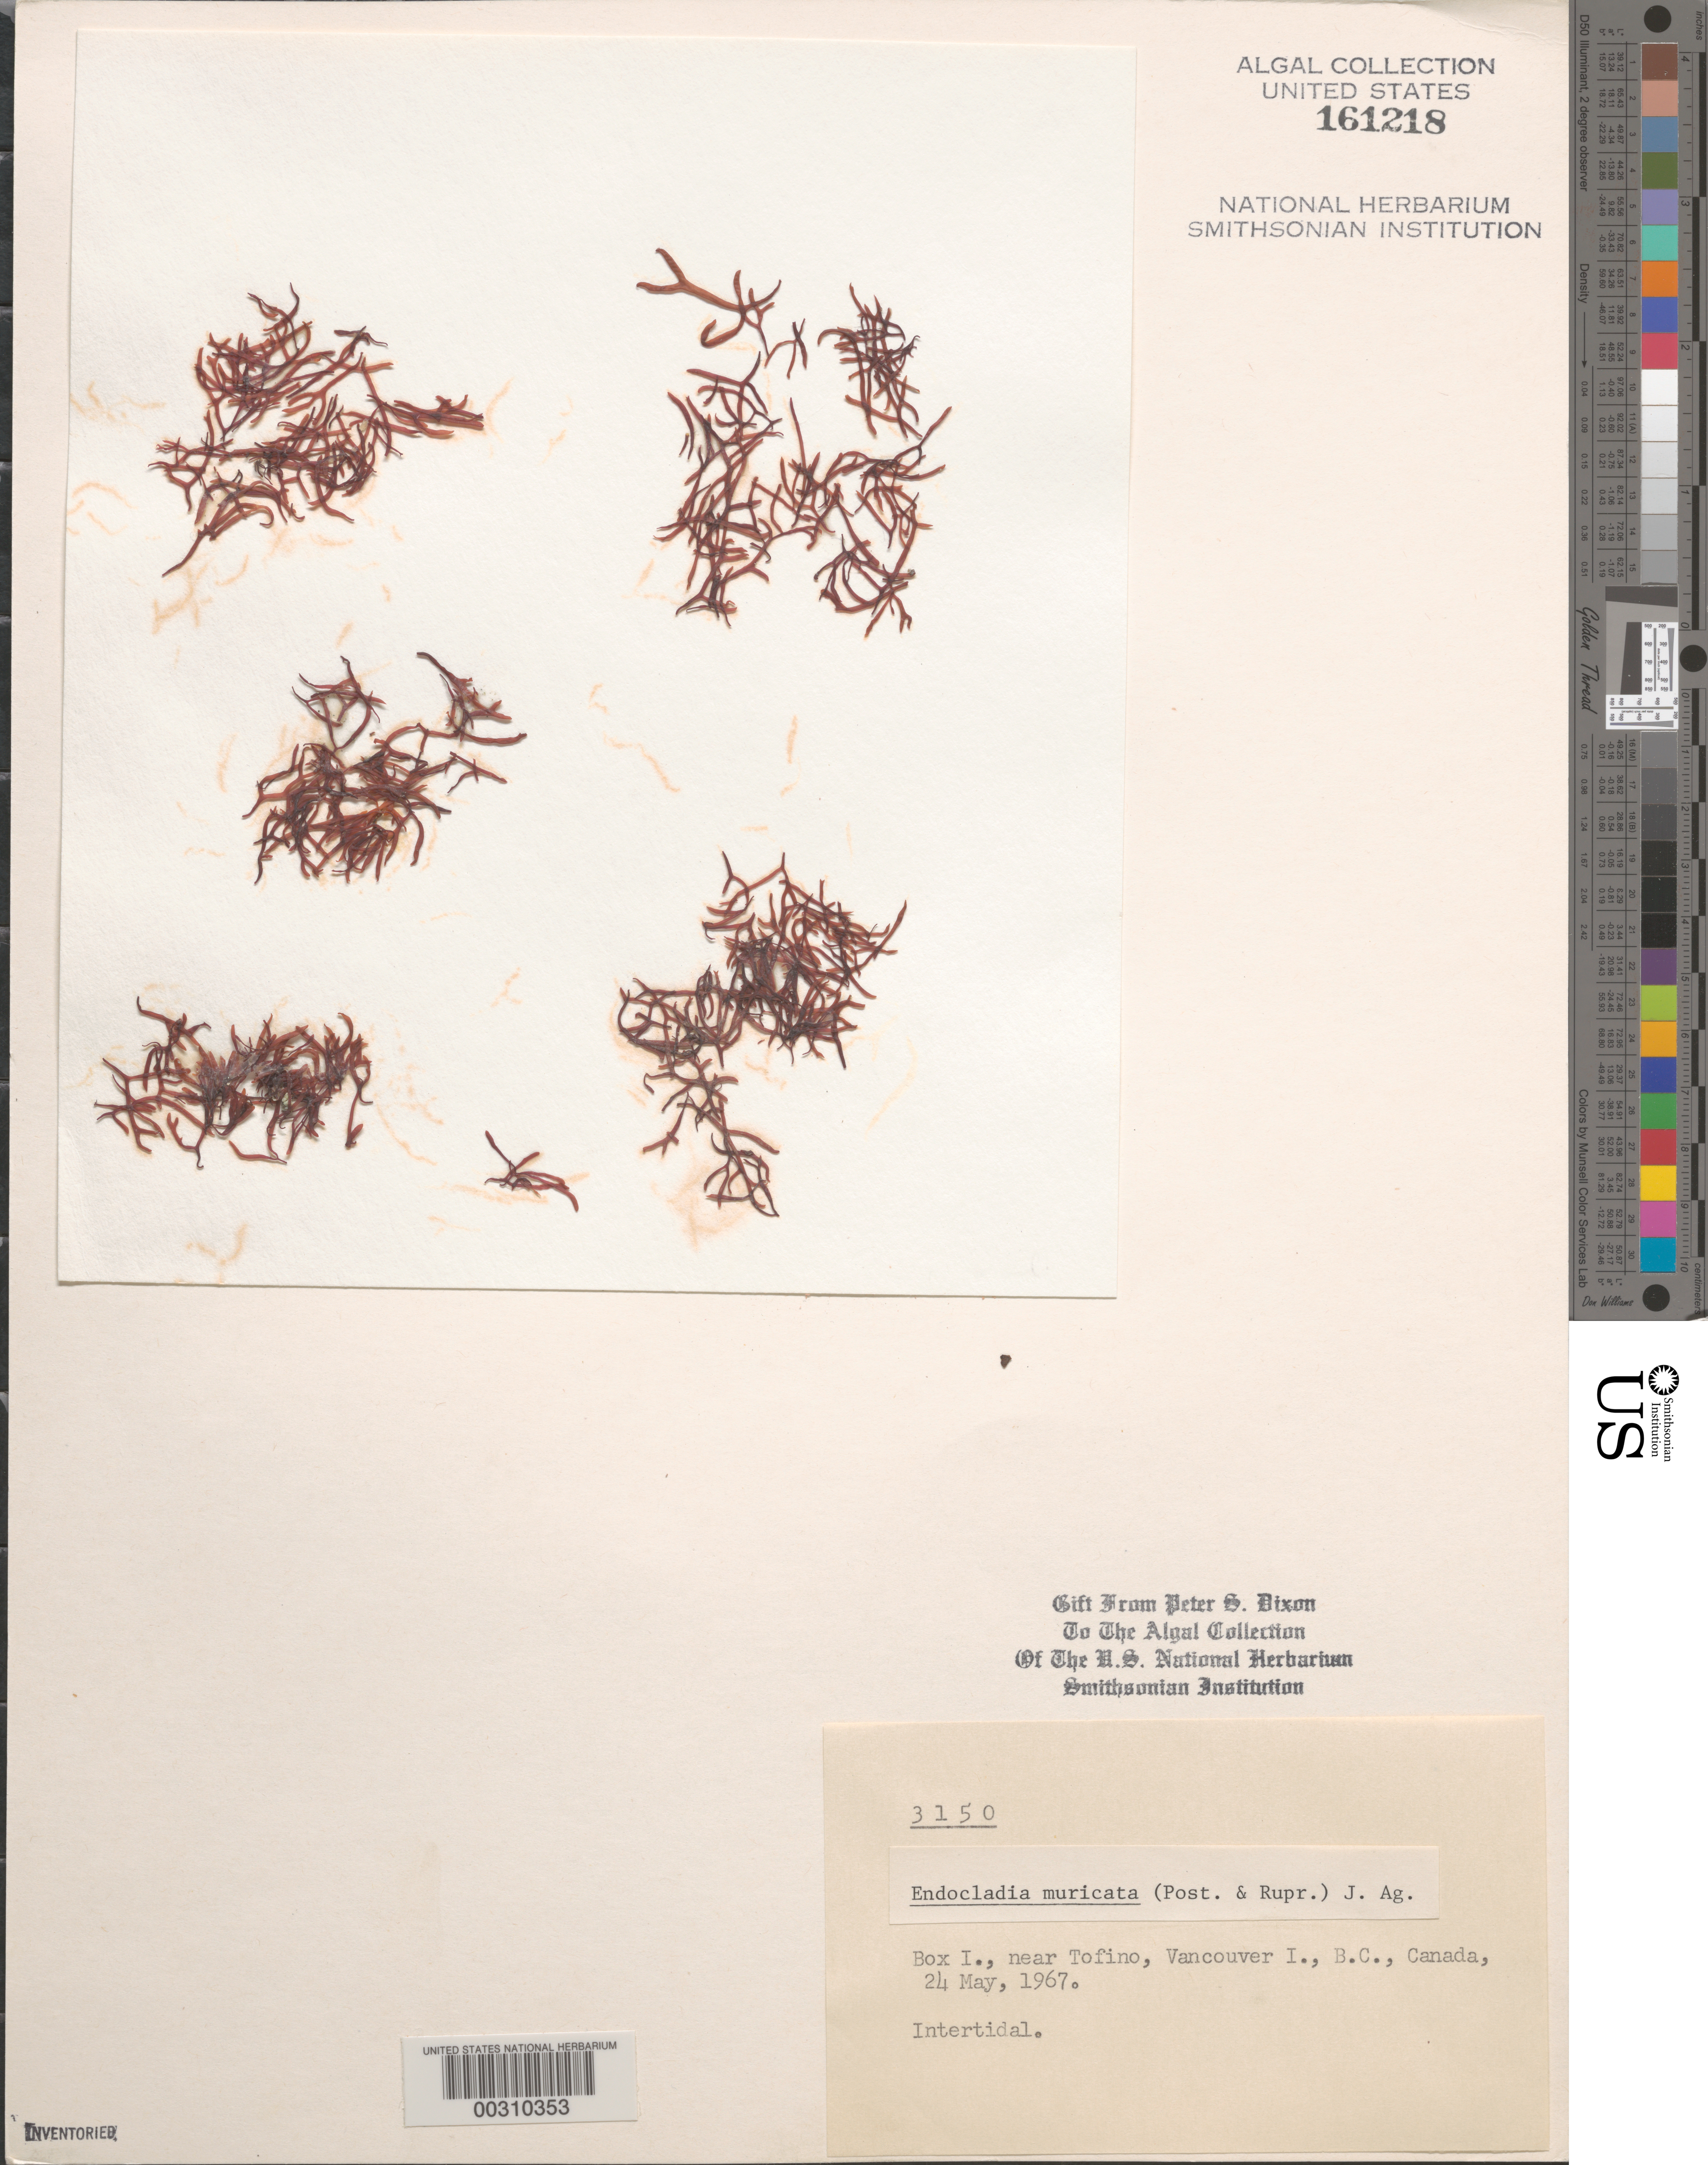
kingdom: Plantae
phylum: Rhodophyta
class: Florideophyceae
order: Gigartinales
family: Endocladiaceae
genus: Endocladia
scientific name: Endocladia muricata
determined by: Dixon, P. S.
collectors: P. S. Dixon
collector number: PSD 3150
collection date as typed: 24 May 1967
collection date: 1967-05-24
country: Canada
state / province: British Columbia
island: Box Island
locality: Near Ttofino, Vancouver Island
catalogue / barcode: US 161218